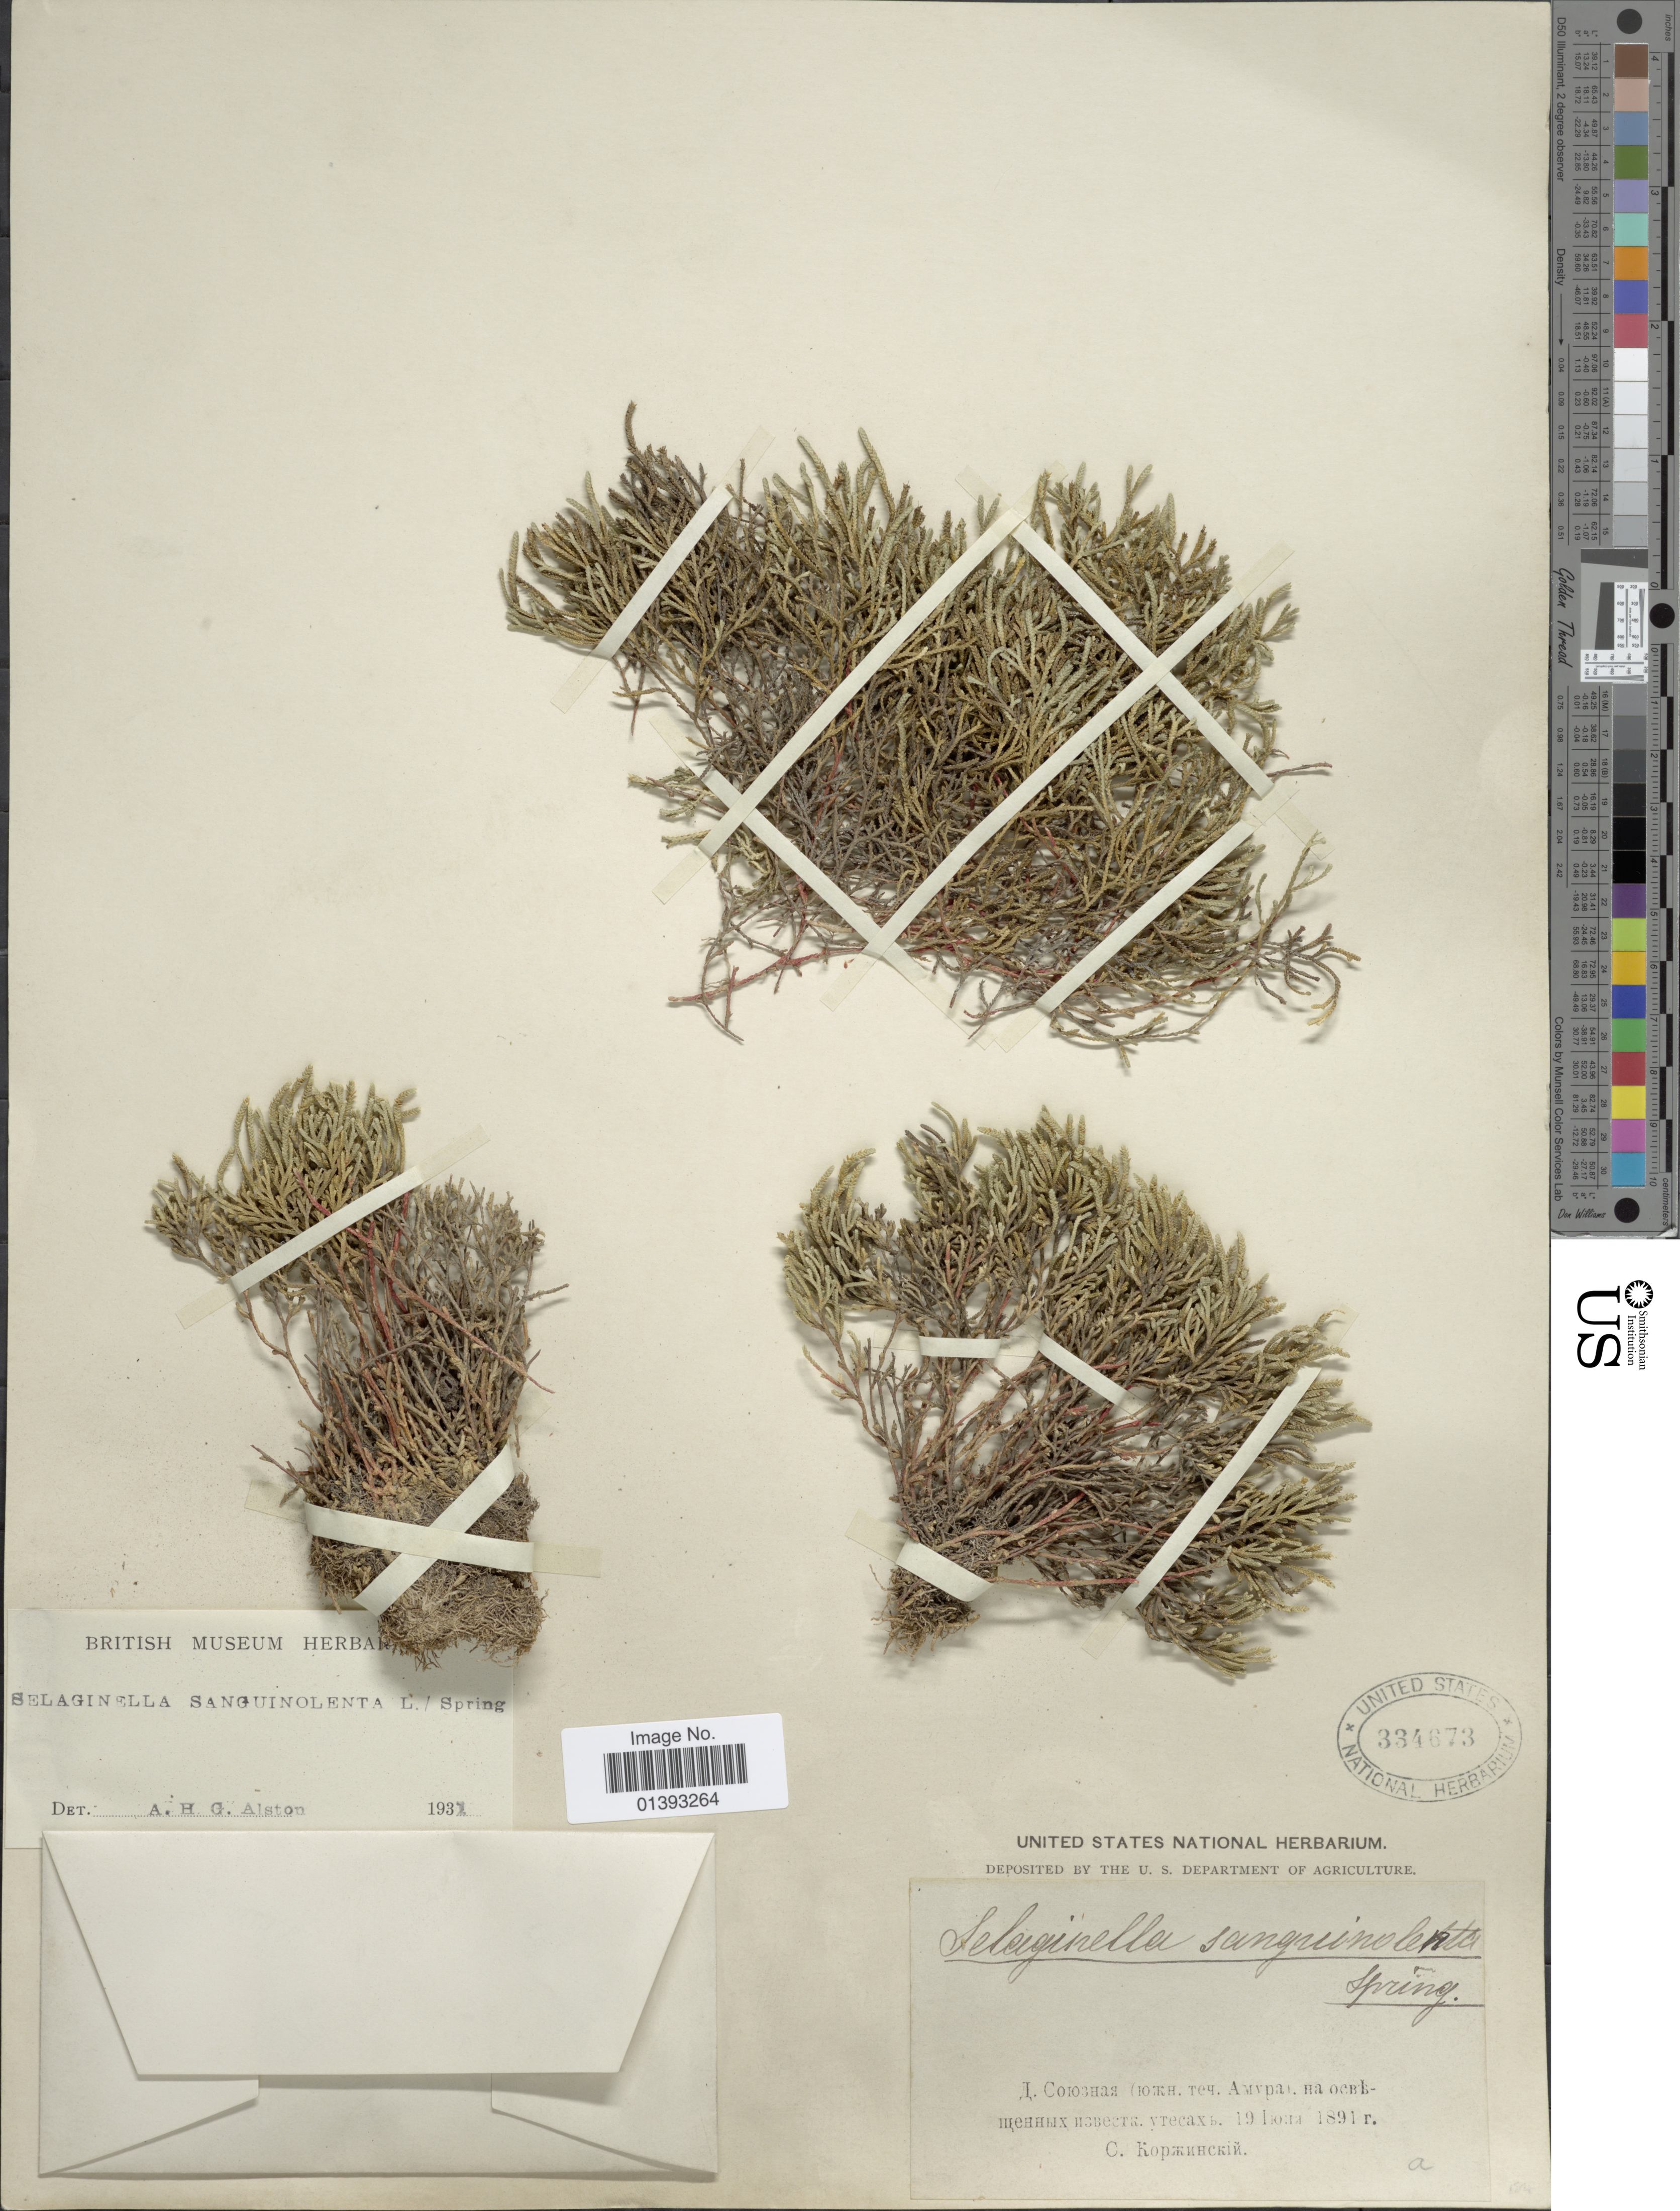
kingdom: Plantae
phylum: Tracheophyta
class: Lycopodiopsida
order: Selaginellales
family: Selaginellaceae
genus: Selaginella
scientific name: Selaginella sanguinolenta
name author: (L.) Spring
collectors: S. Korzhinskiy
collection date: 1891-06-19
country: Russian Federation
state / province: Jewish Autonomous O.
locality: Amur river, village Soyuznoye.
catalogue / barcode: US 334673